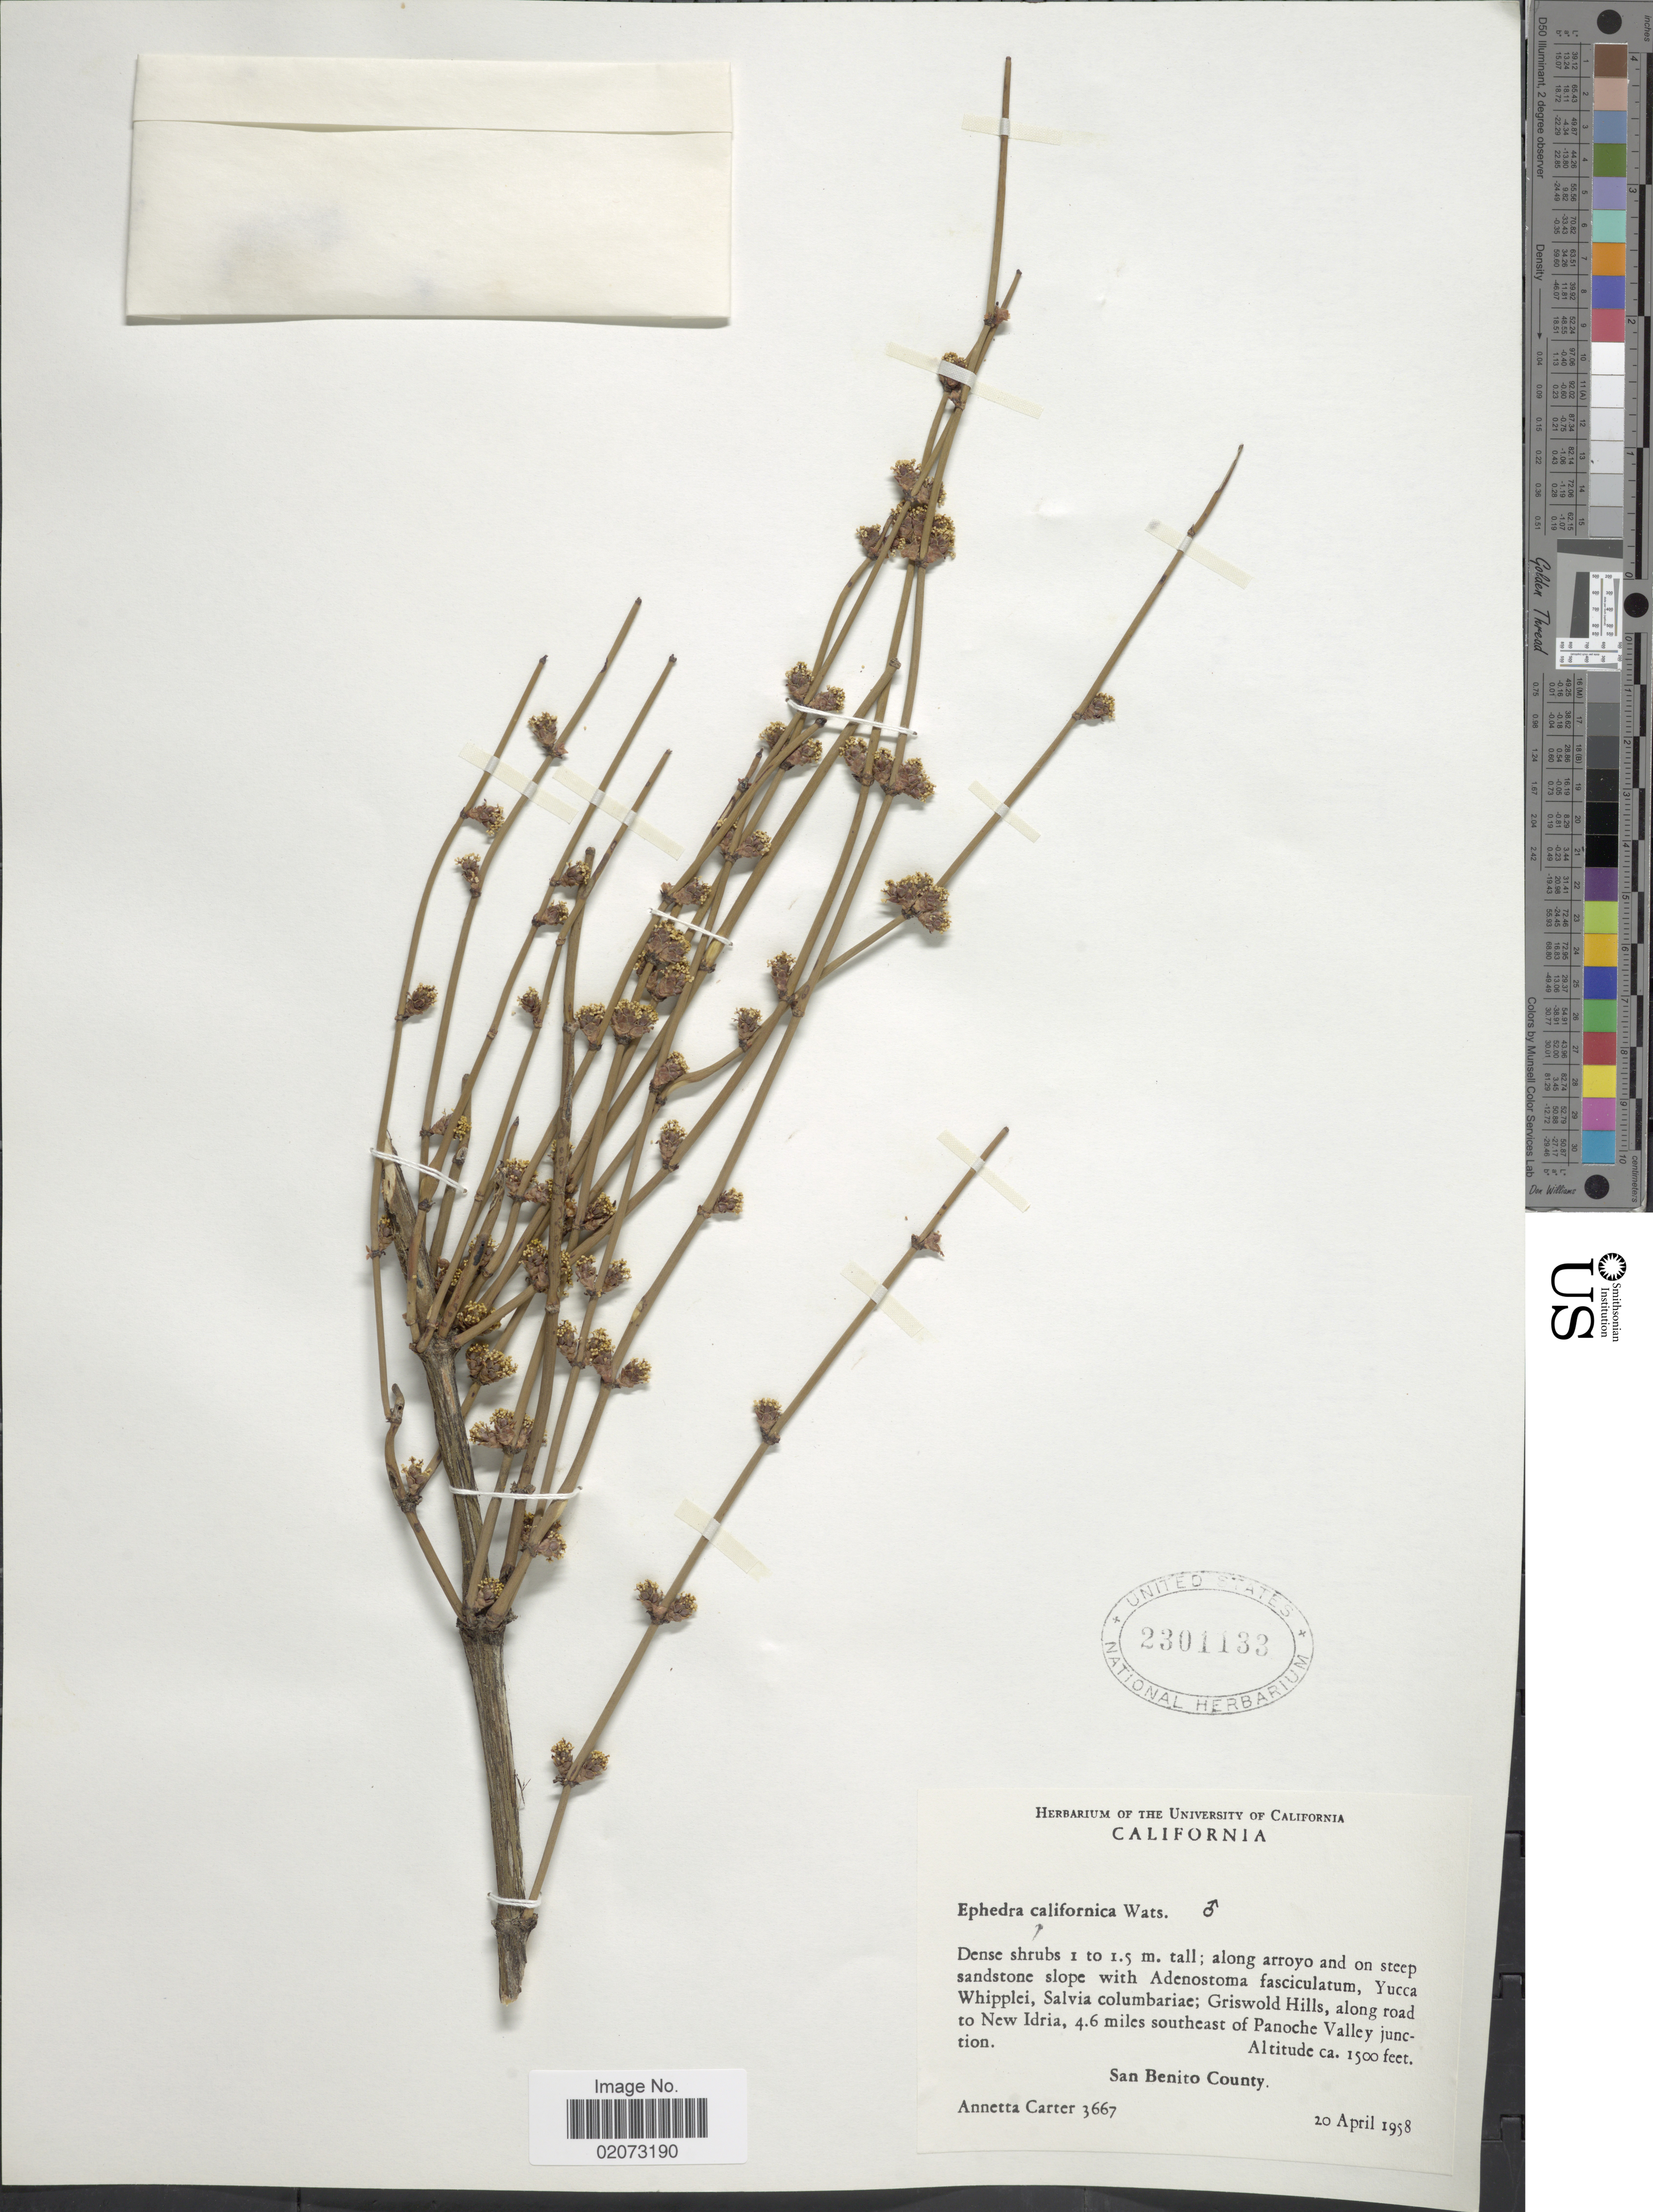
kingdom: Plantae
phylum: Tracheophyta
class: Gnetopsida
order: Ephedrales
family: Ephedraceae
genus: Ephedra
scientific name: Ephedra californica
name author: S. Watson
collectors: A. M. Carter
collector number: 3667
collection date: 1958-04-20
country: United States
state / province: California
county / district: San Benito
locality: Griswold Hills, along road to New Idria, 4.6 miles southeast of Panoche Valley junction. San Benito County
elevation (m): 457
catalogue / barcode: US 2301132